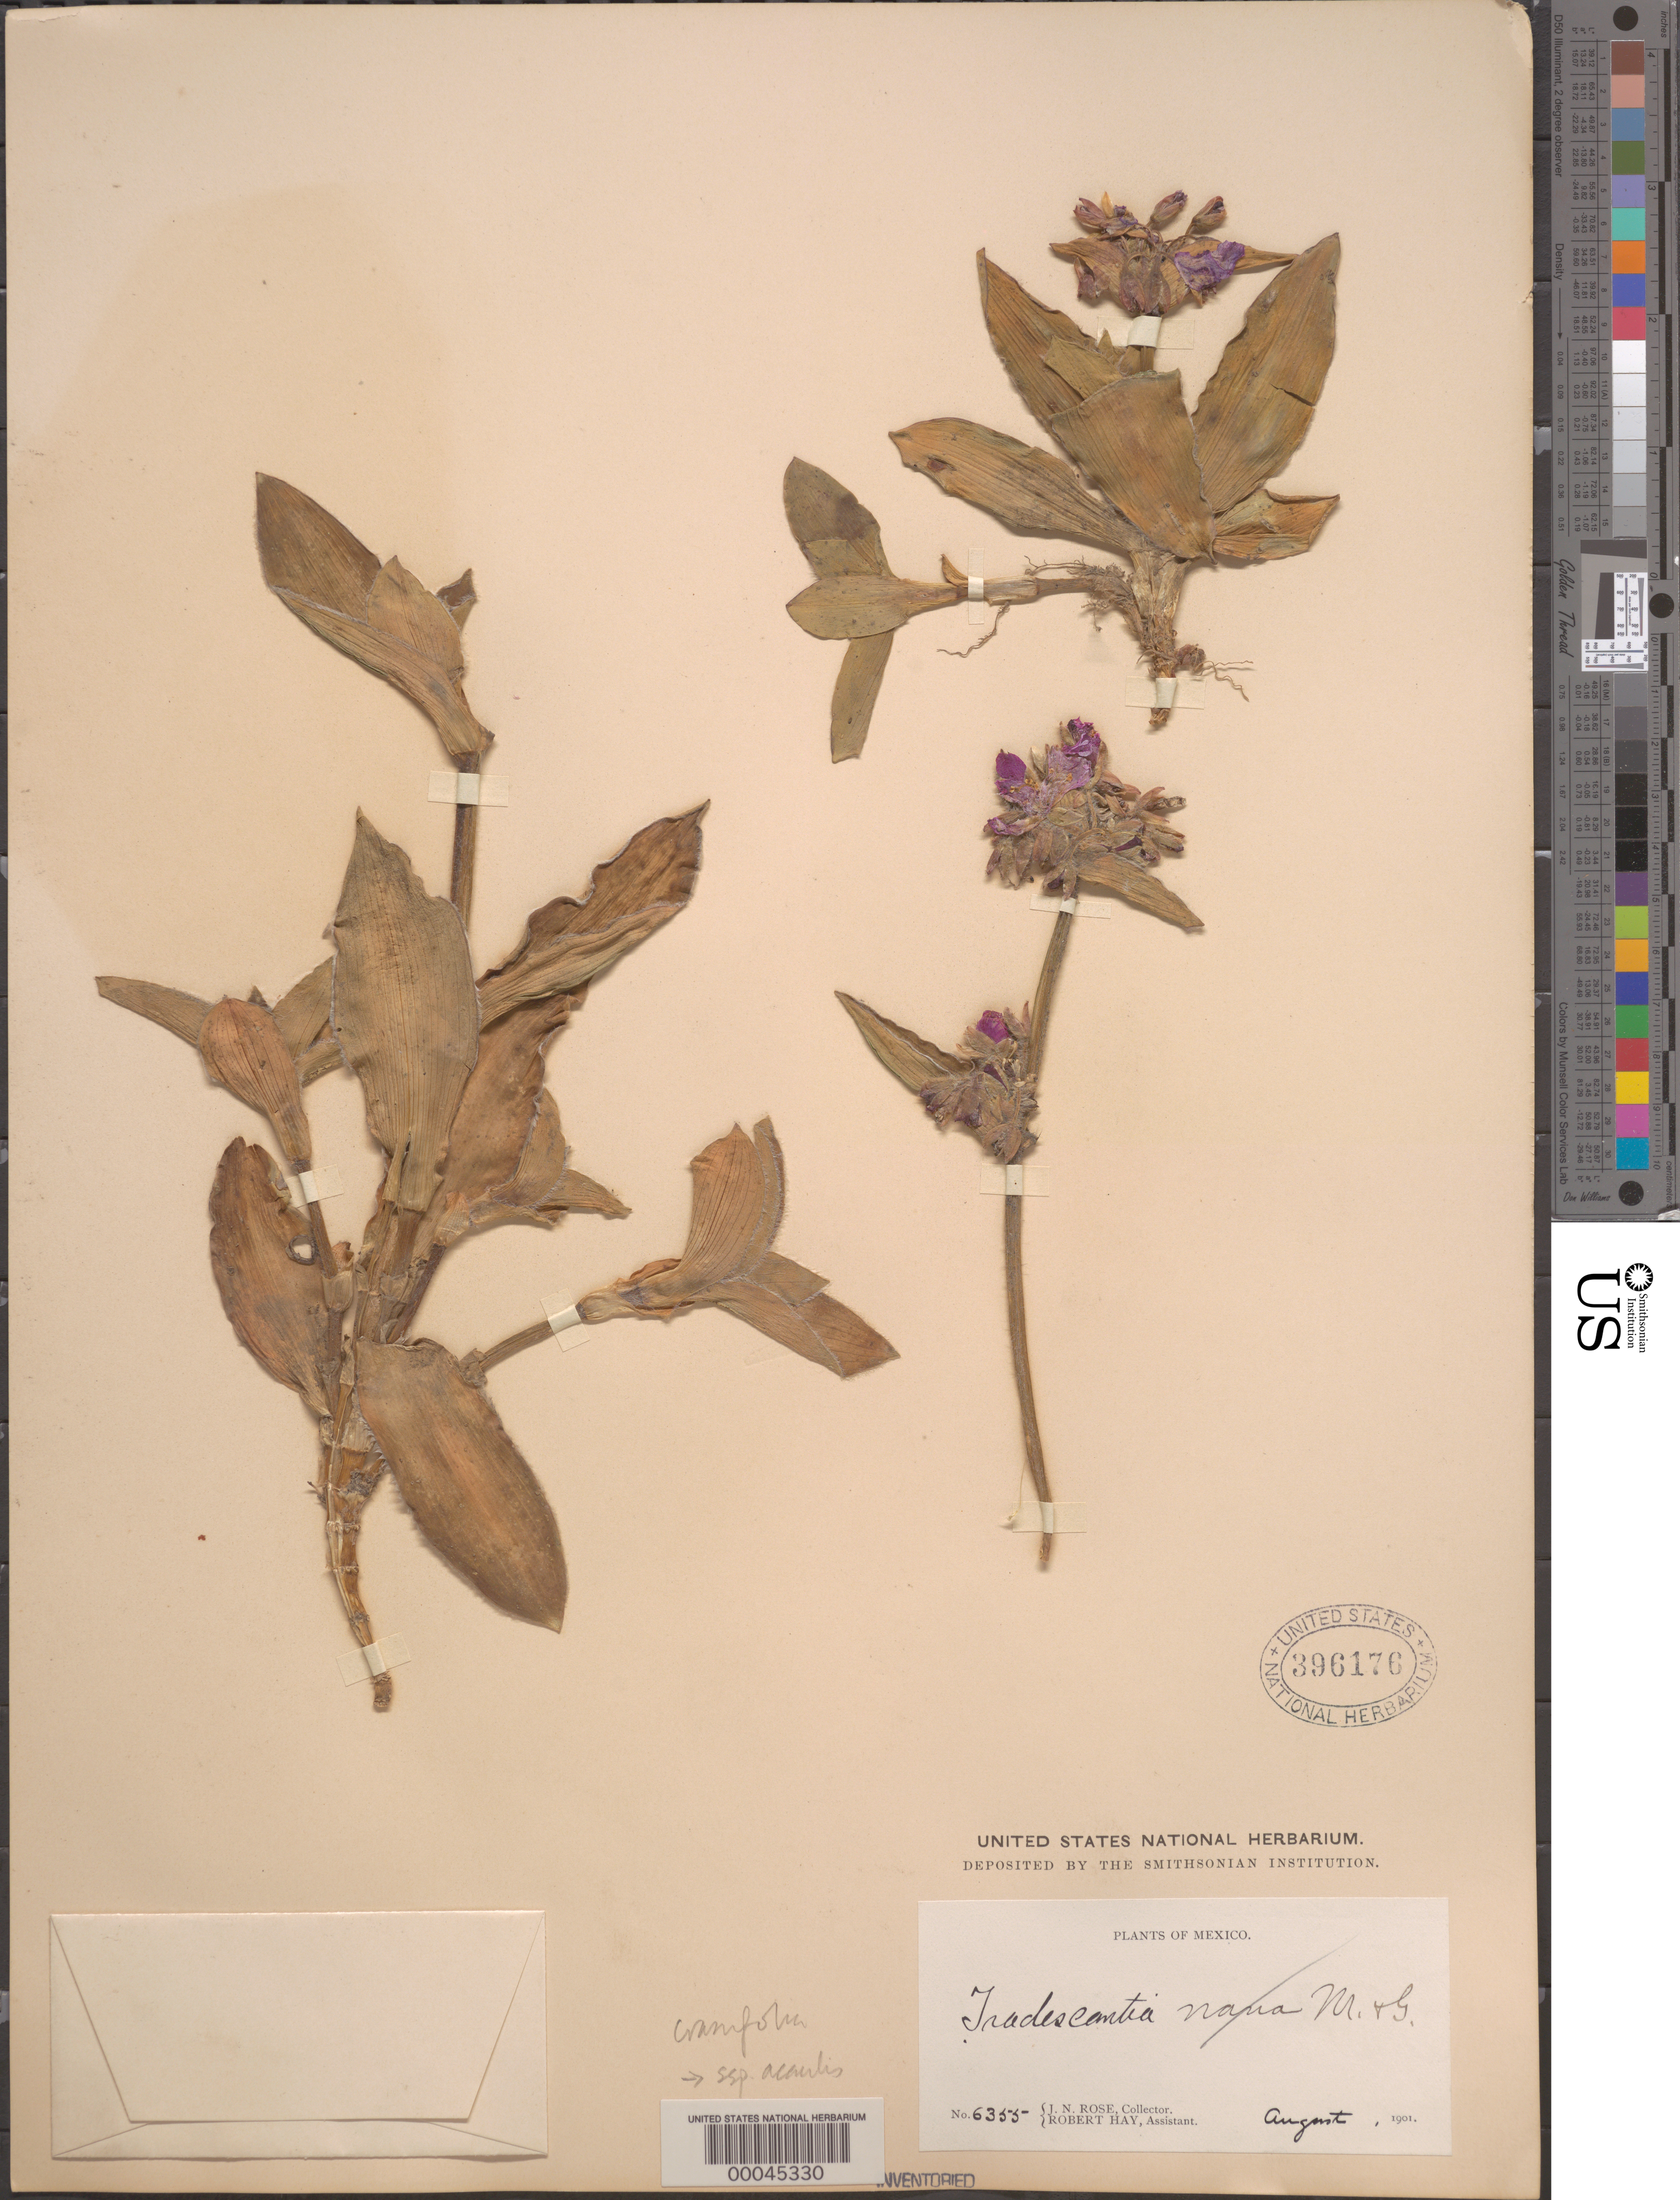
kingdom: Plantae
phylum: Tracheophyta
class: Liliopsida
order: Commelinales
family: Commelinaceae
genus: Tradescantia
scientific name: Tradescantia crassifolia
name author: Cav.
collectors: J. N. Rose & R. H. Hay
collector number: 6355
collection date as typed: Aug 1901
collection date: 1901-08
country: Mexico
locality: E of Monserrat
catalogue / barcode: US 396176